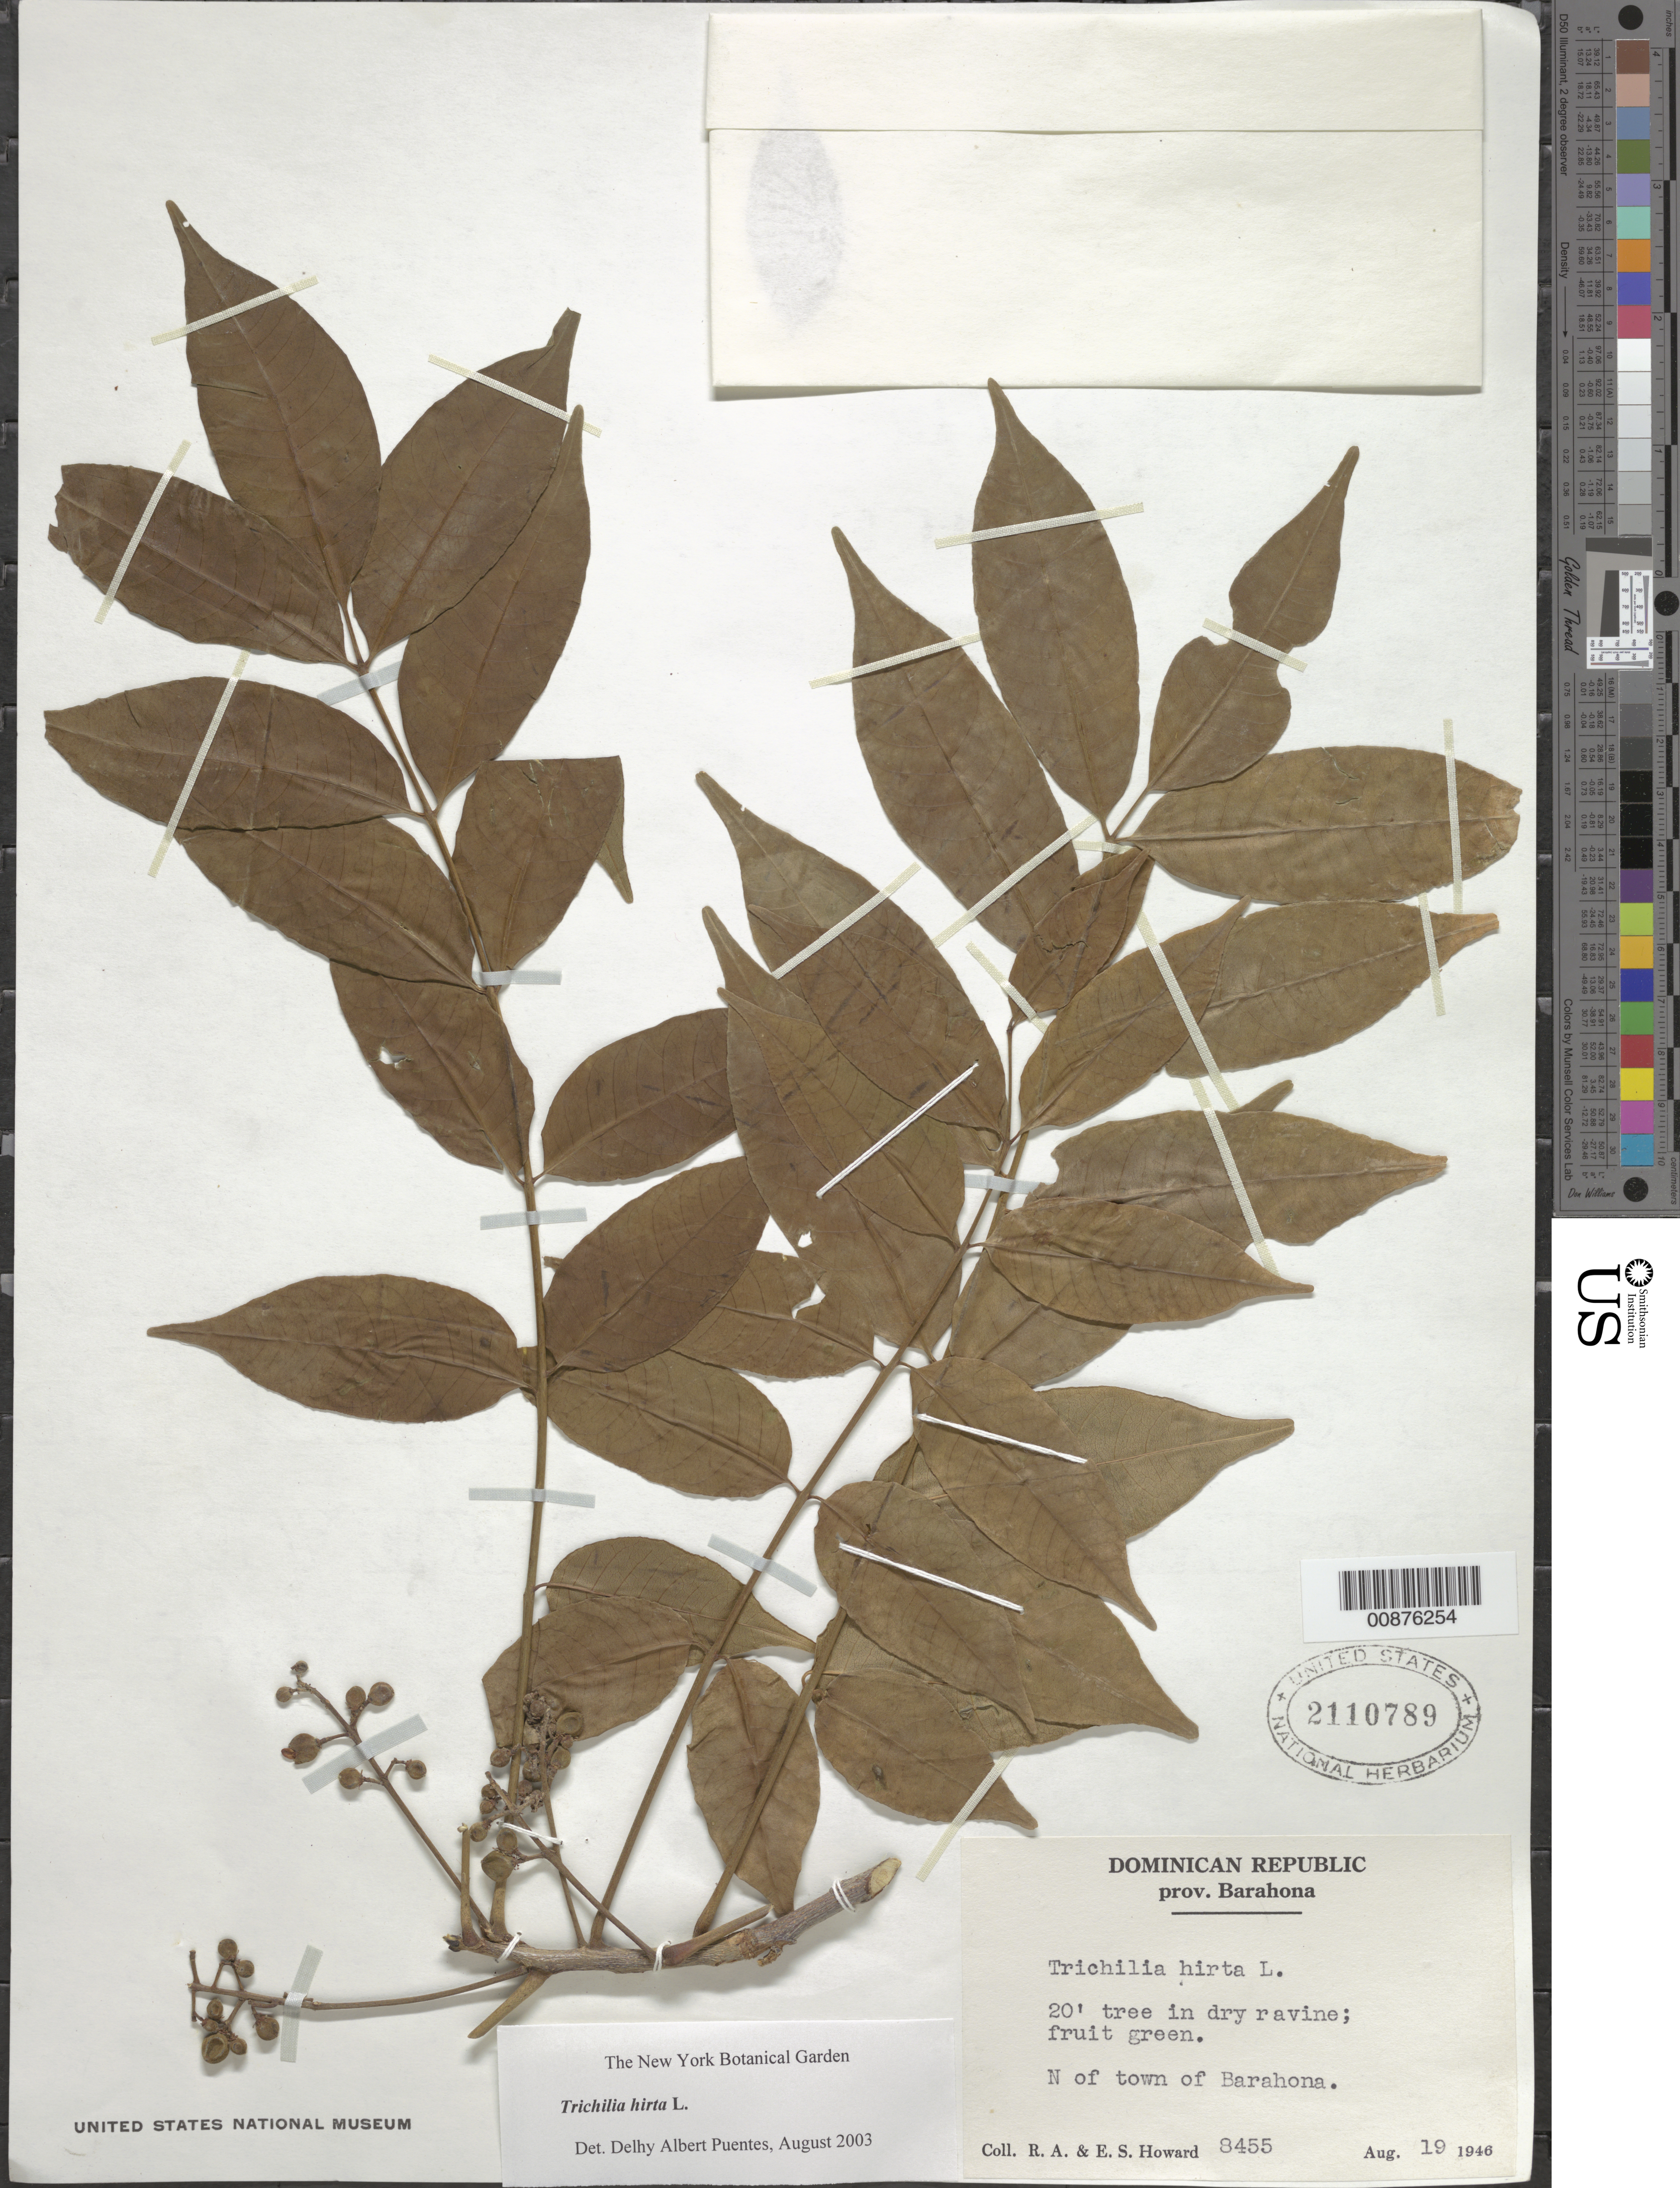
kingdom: Plantae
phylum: Tracheophyta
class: Magnoliopsida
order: Sapindales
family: Meliaceae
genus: Trichilia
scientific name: Trichilia hirta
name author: L.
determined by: Puentes, D. A.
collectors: R. A. Howard & E. S. Howard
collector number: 8455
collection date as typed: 19 Aug 1946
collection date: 1946-08-19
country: Dominican Republic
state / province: Barahona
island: Hispaniola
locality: N of town of Barahona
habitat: In dry ravine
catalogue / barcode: US 2110789